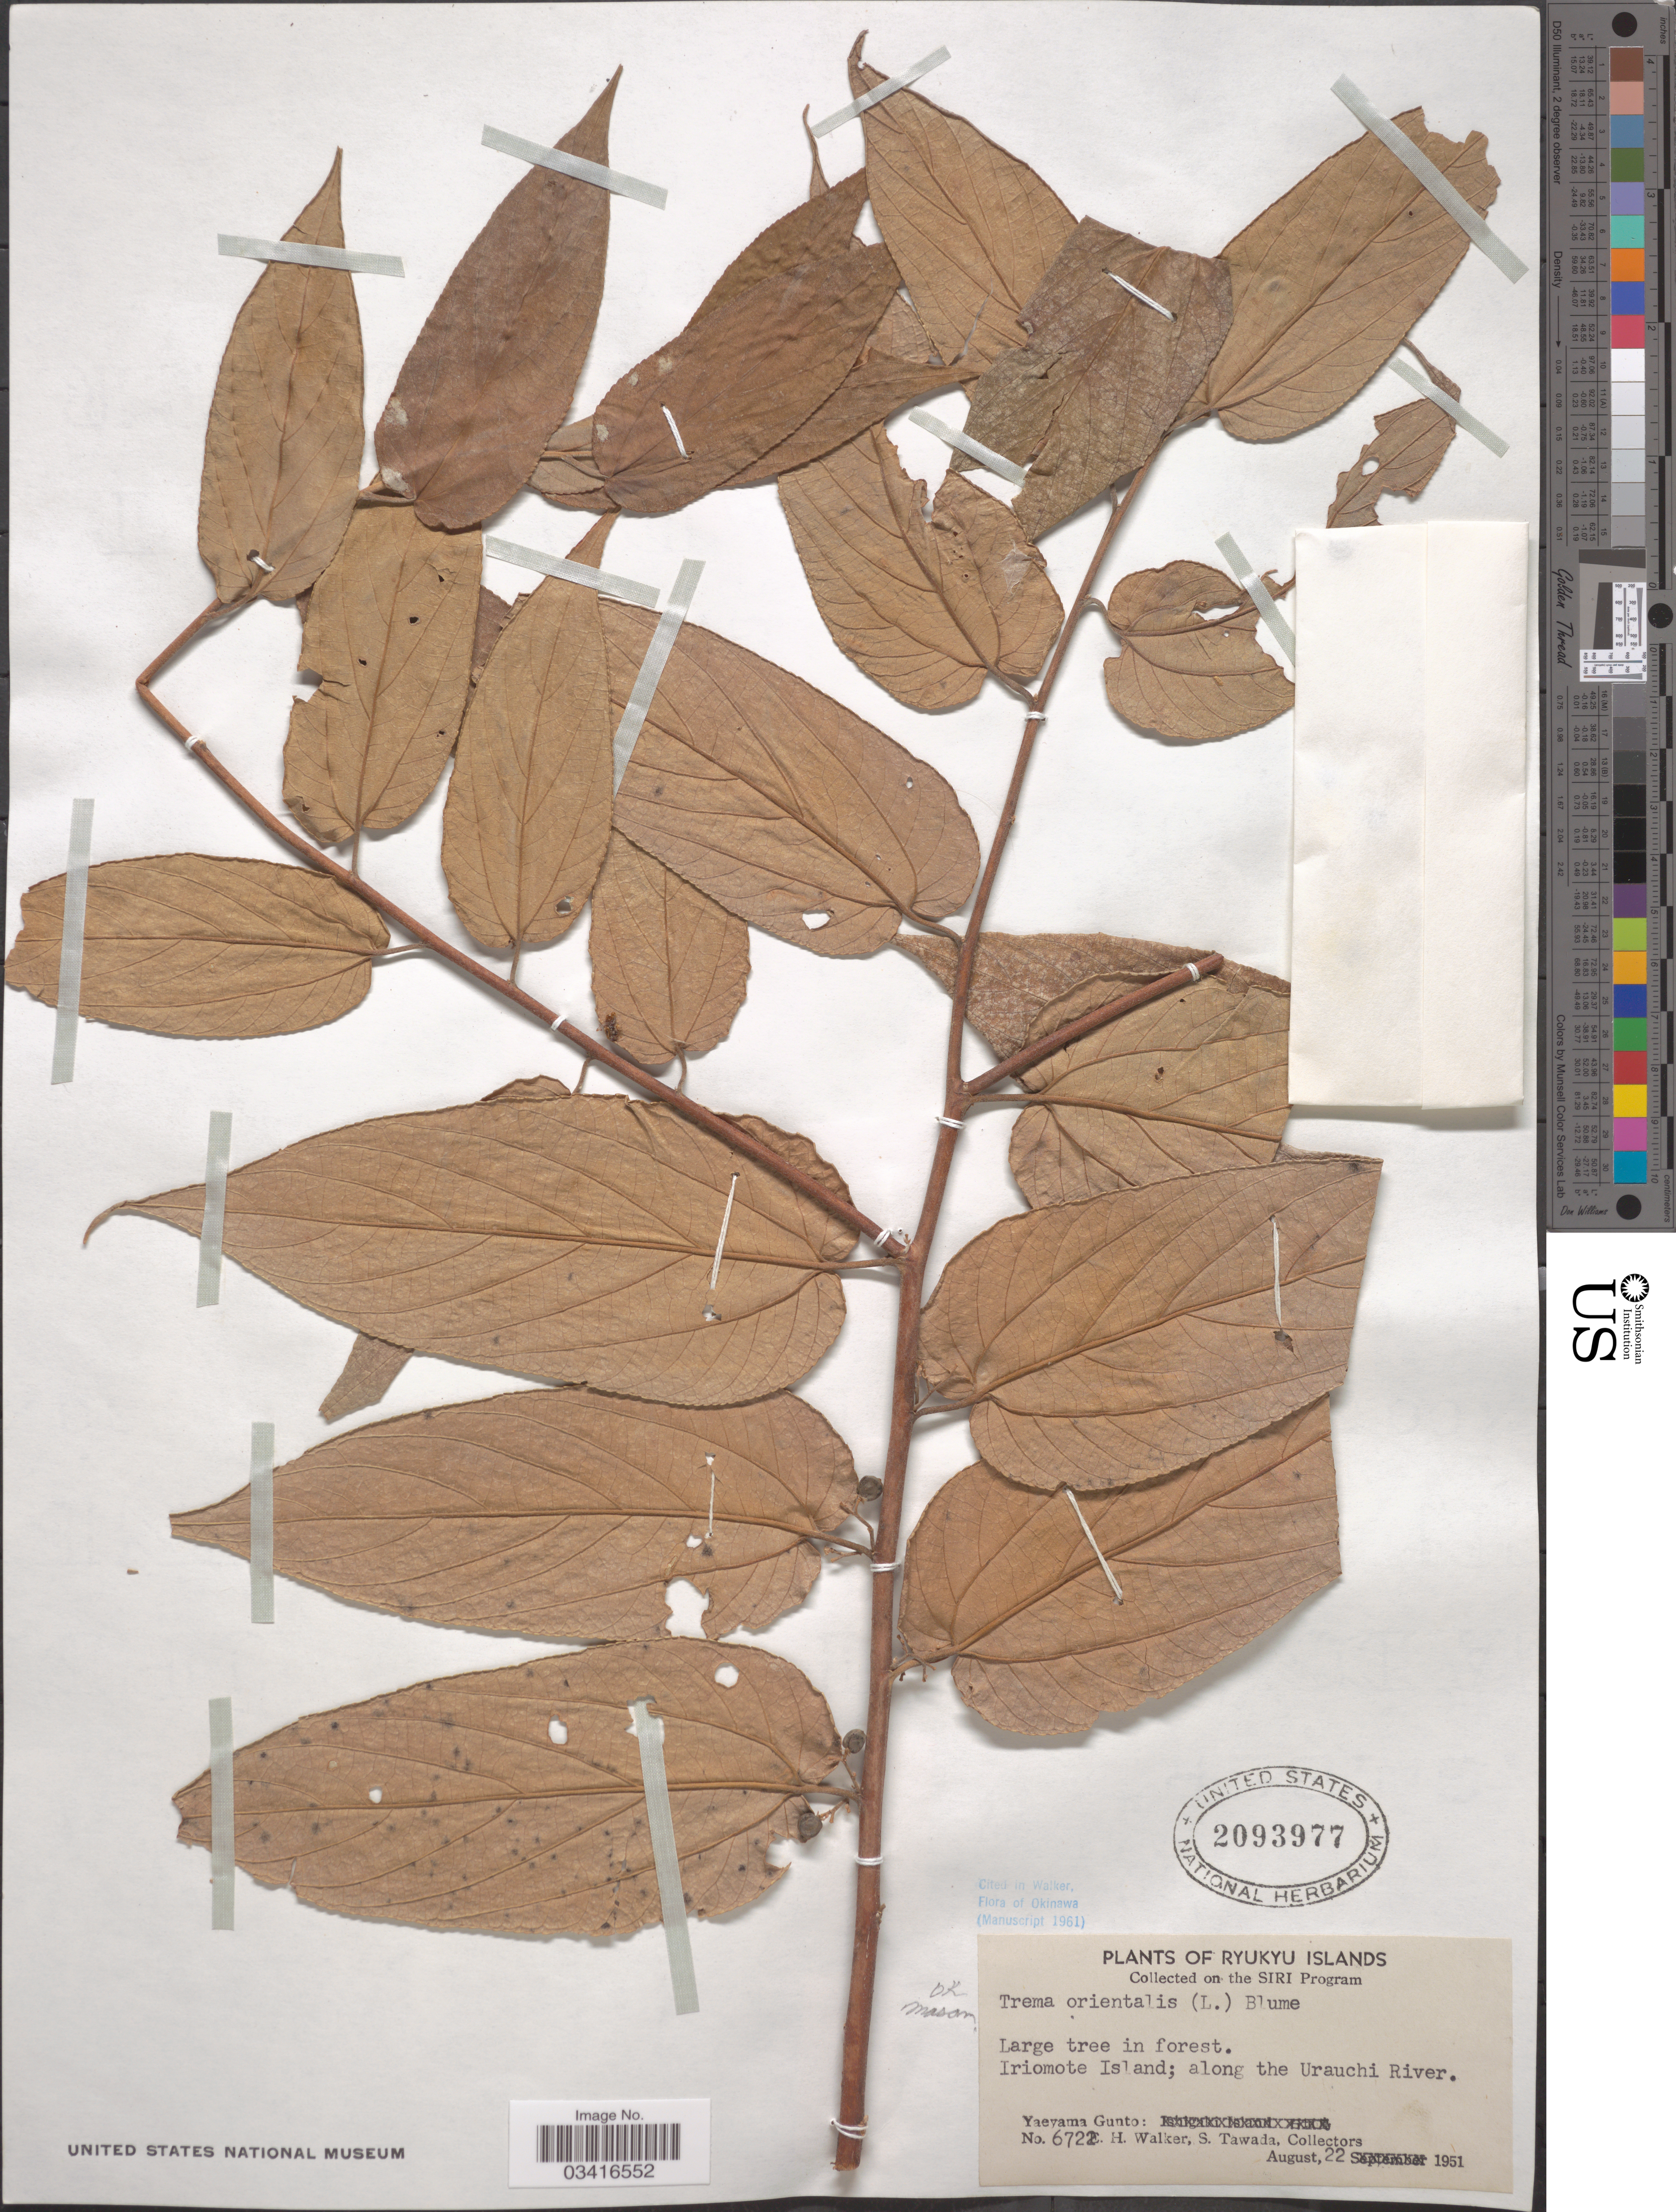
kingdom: Plantae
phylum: Tracheophyta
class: Magnoliopsida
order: Rosales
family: Cannabaceae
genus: Trema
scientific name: Trema orientale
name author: (L.) Blume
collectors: H. Walker & S. Tawada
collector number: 6722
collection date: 1951-08-22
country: Japan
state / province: Okinawa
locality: Ryukyu Islands. Iriomote Island; along the Urauchi River. Yaeyama Gunto.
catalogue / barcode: US 2093977